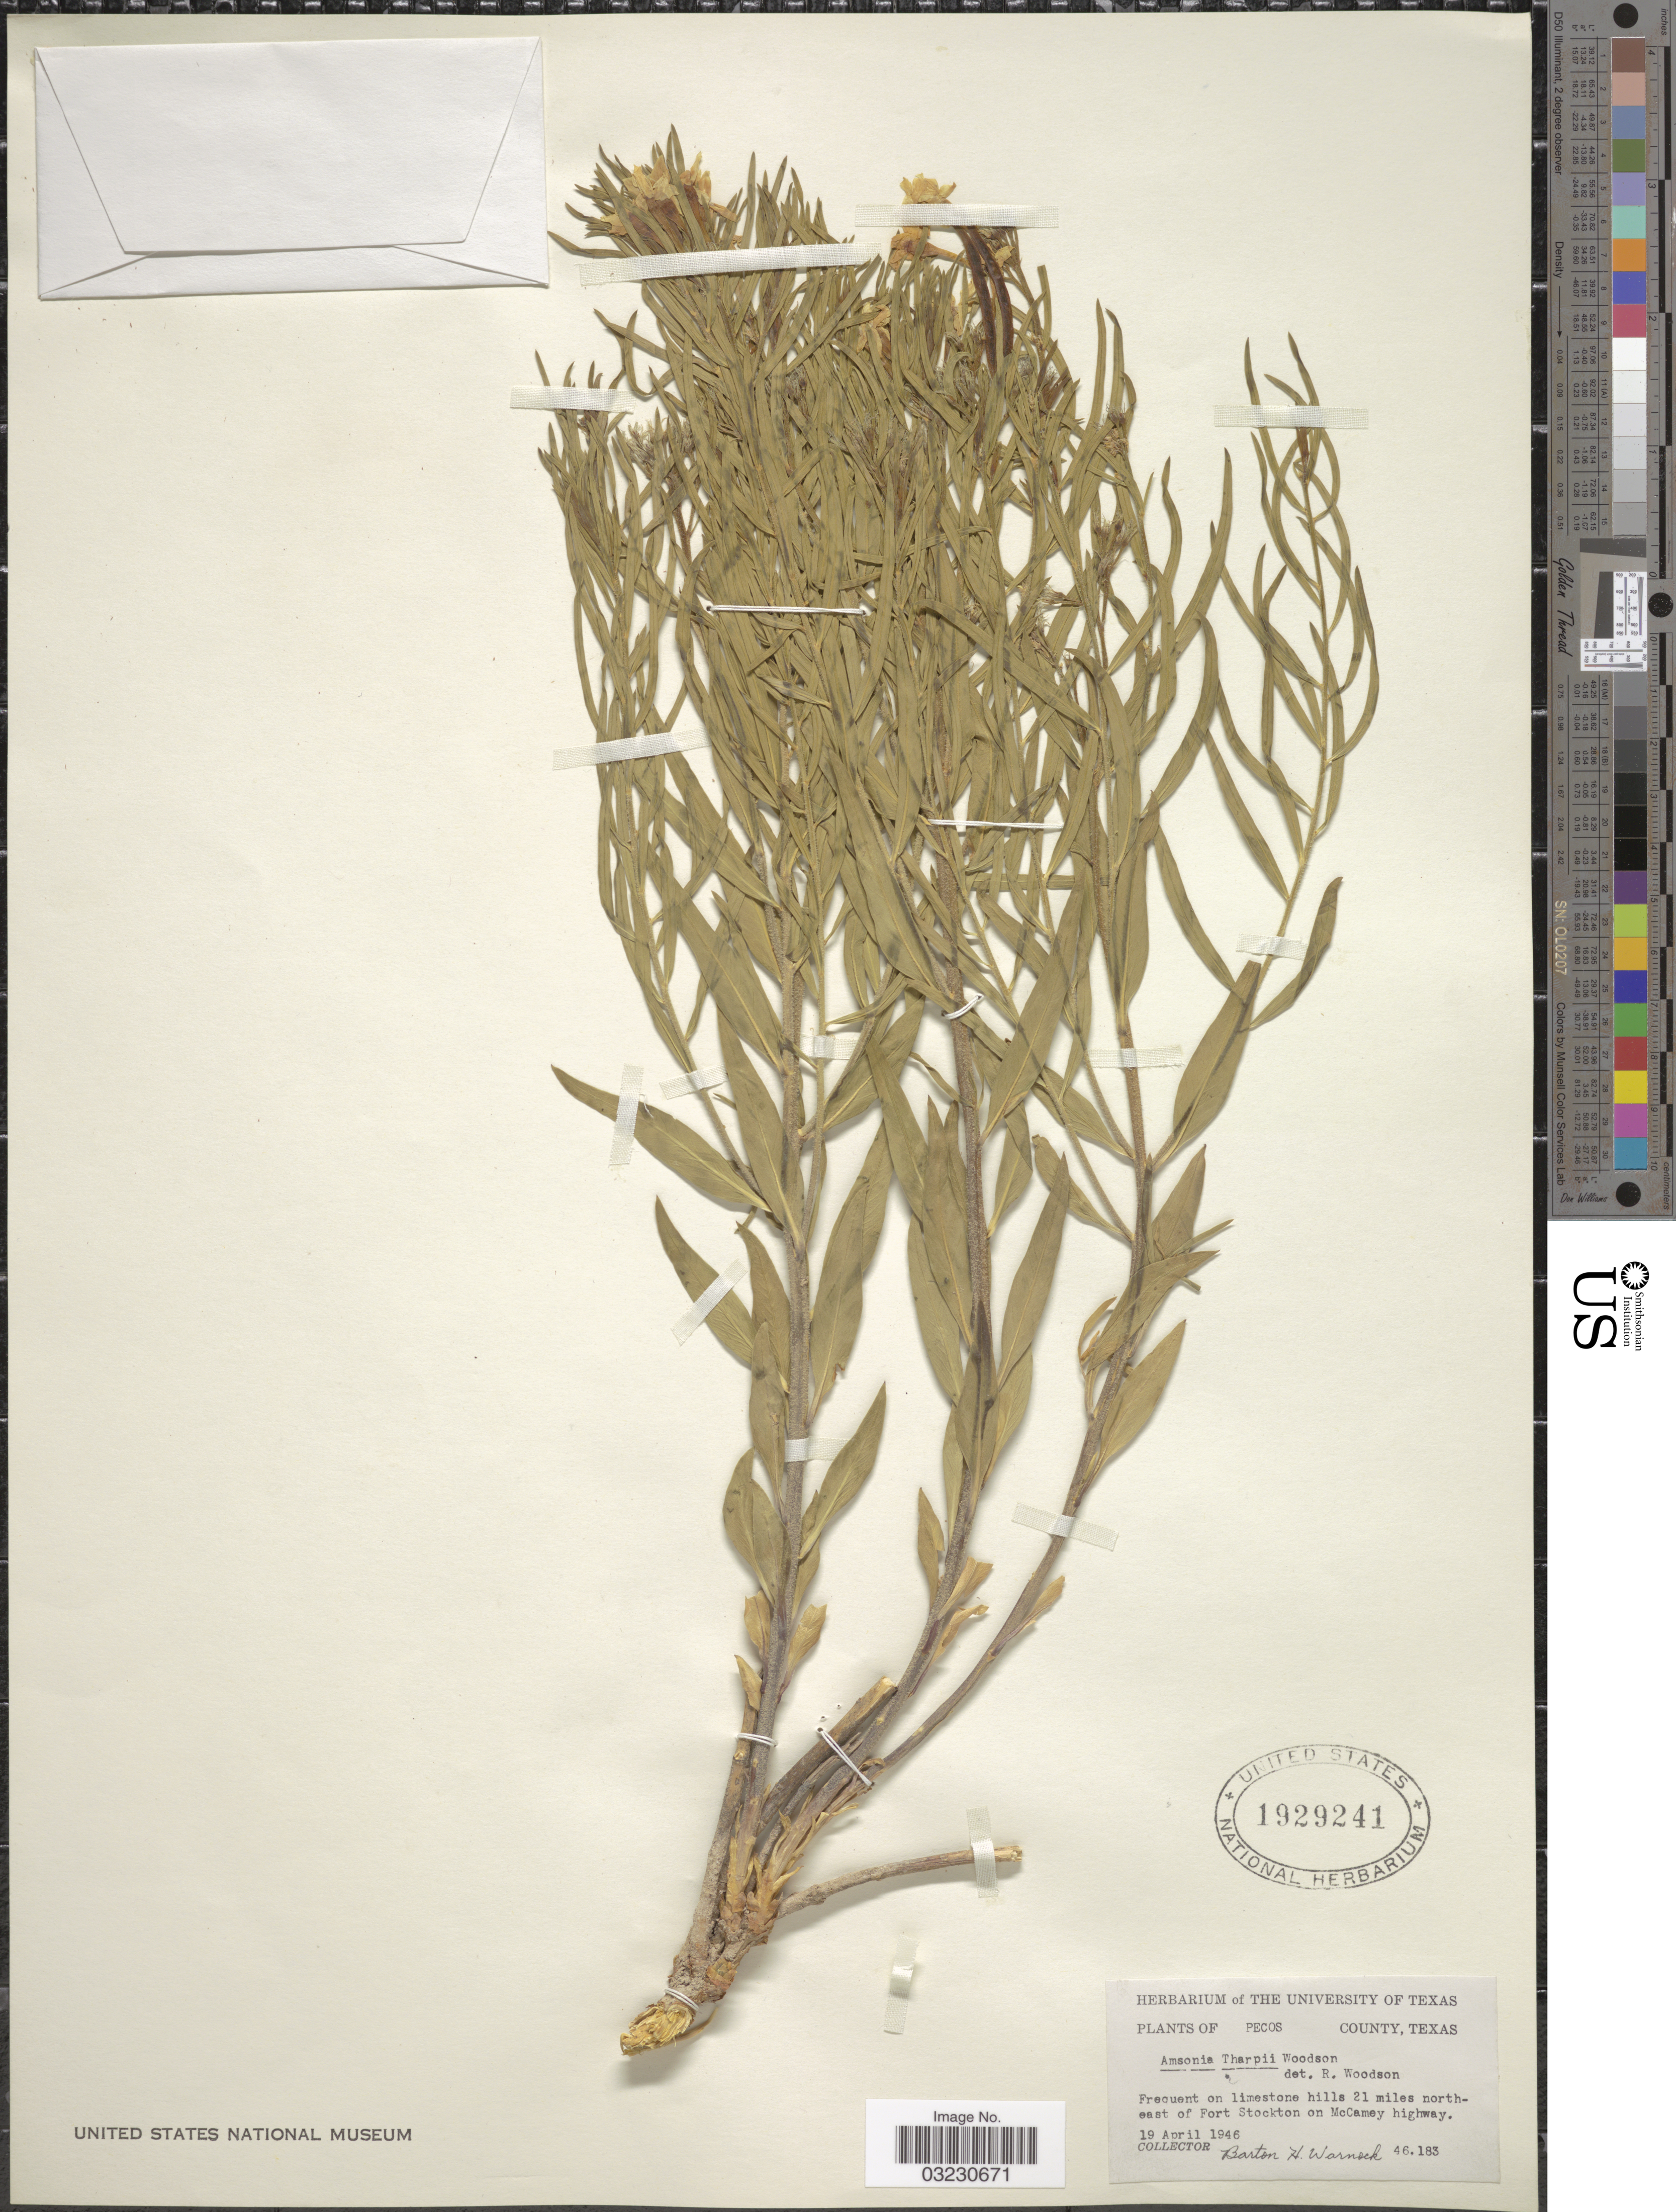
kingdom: Plantae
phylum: Tracheophyta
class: Magnoliopsida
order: Gentianales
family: Apocynaceae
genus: Amsonia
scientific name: Amsonia tharpii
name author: Woodson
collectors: B. H. Warnock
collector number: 46183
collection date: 1946-04-19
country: United States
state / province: Texas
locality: Pecos County, Frequent on limestone hills 21 miles northeast of Fort Stockton on McCamey highway.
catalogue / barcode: US 1929241